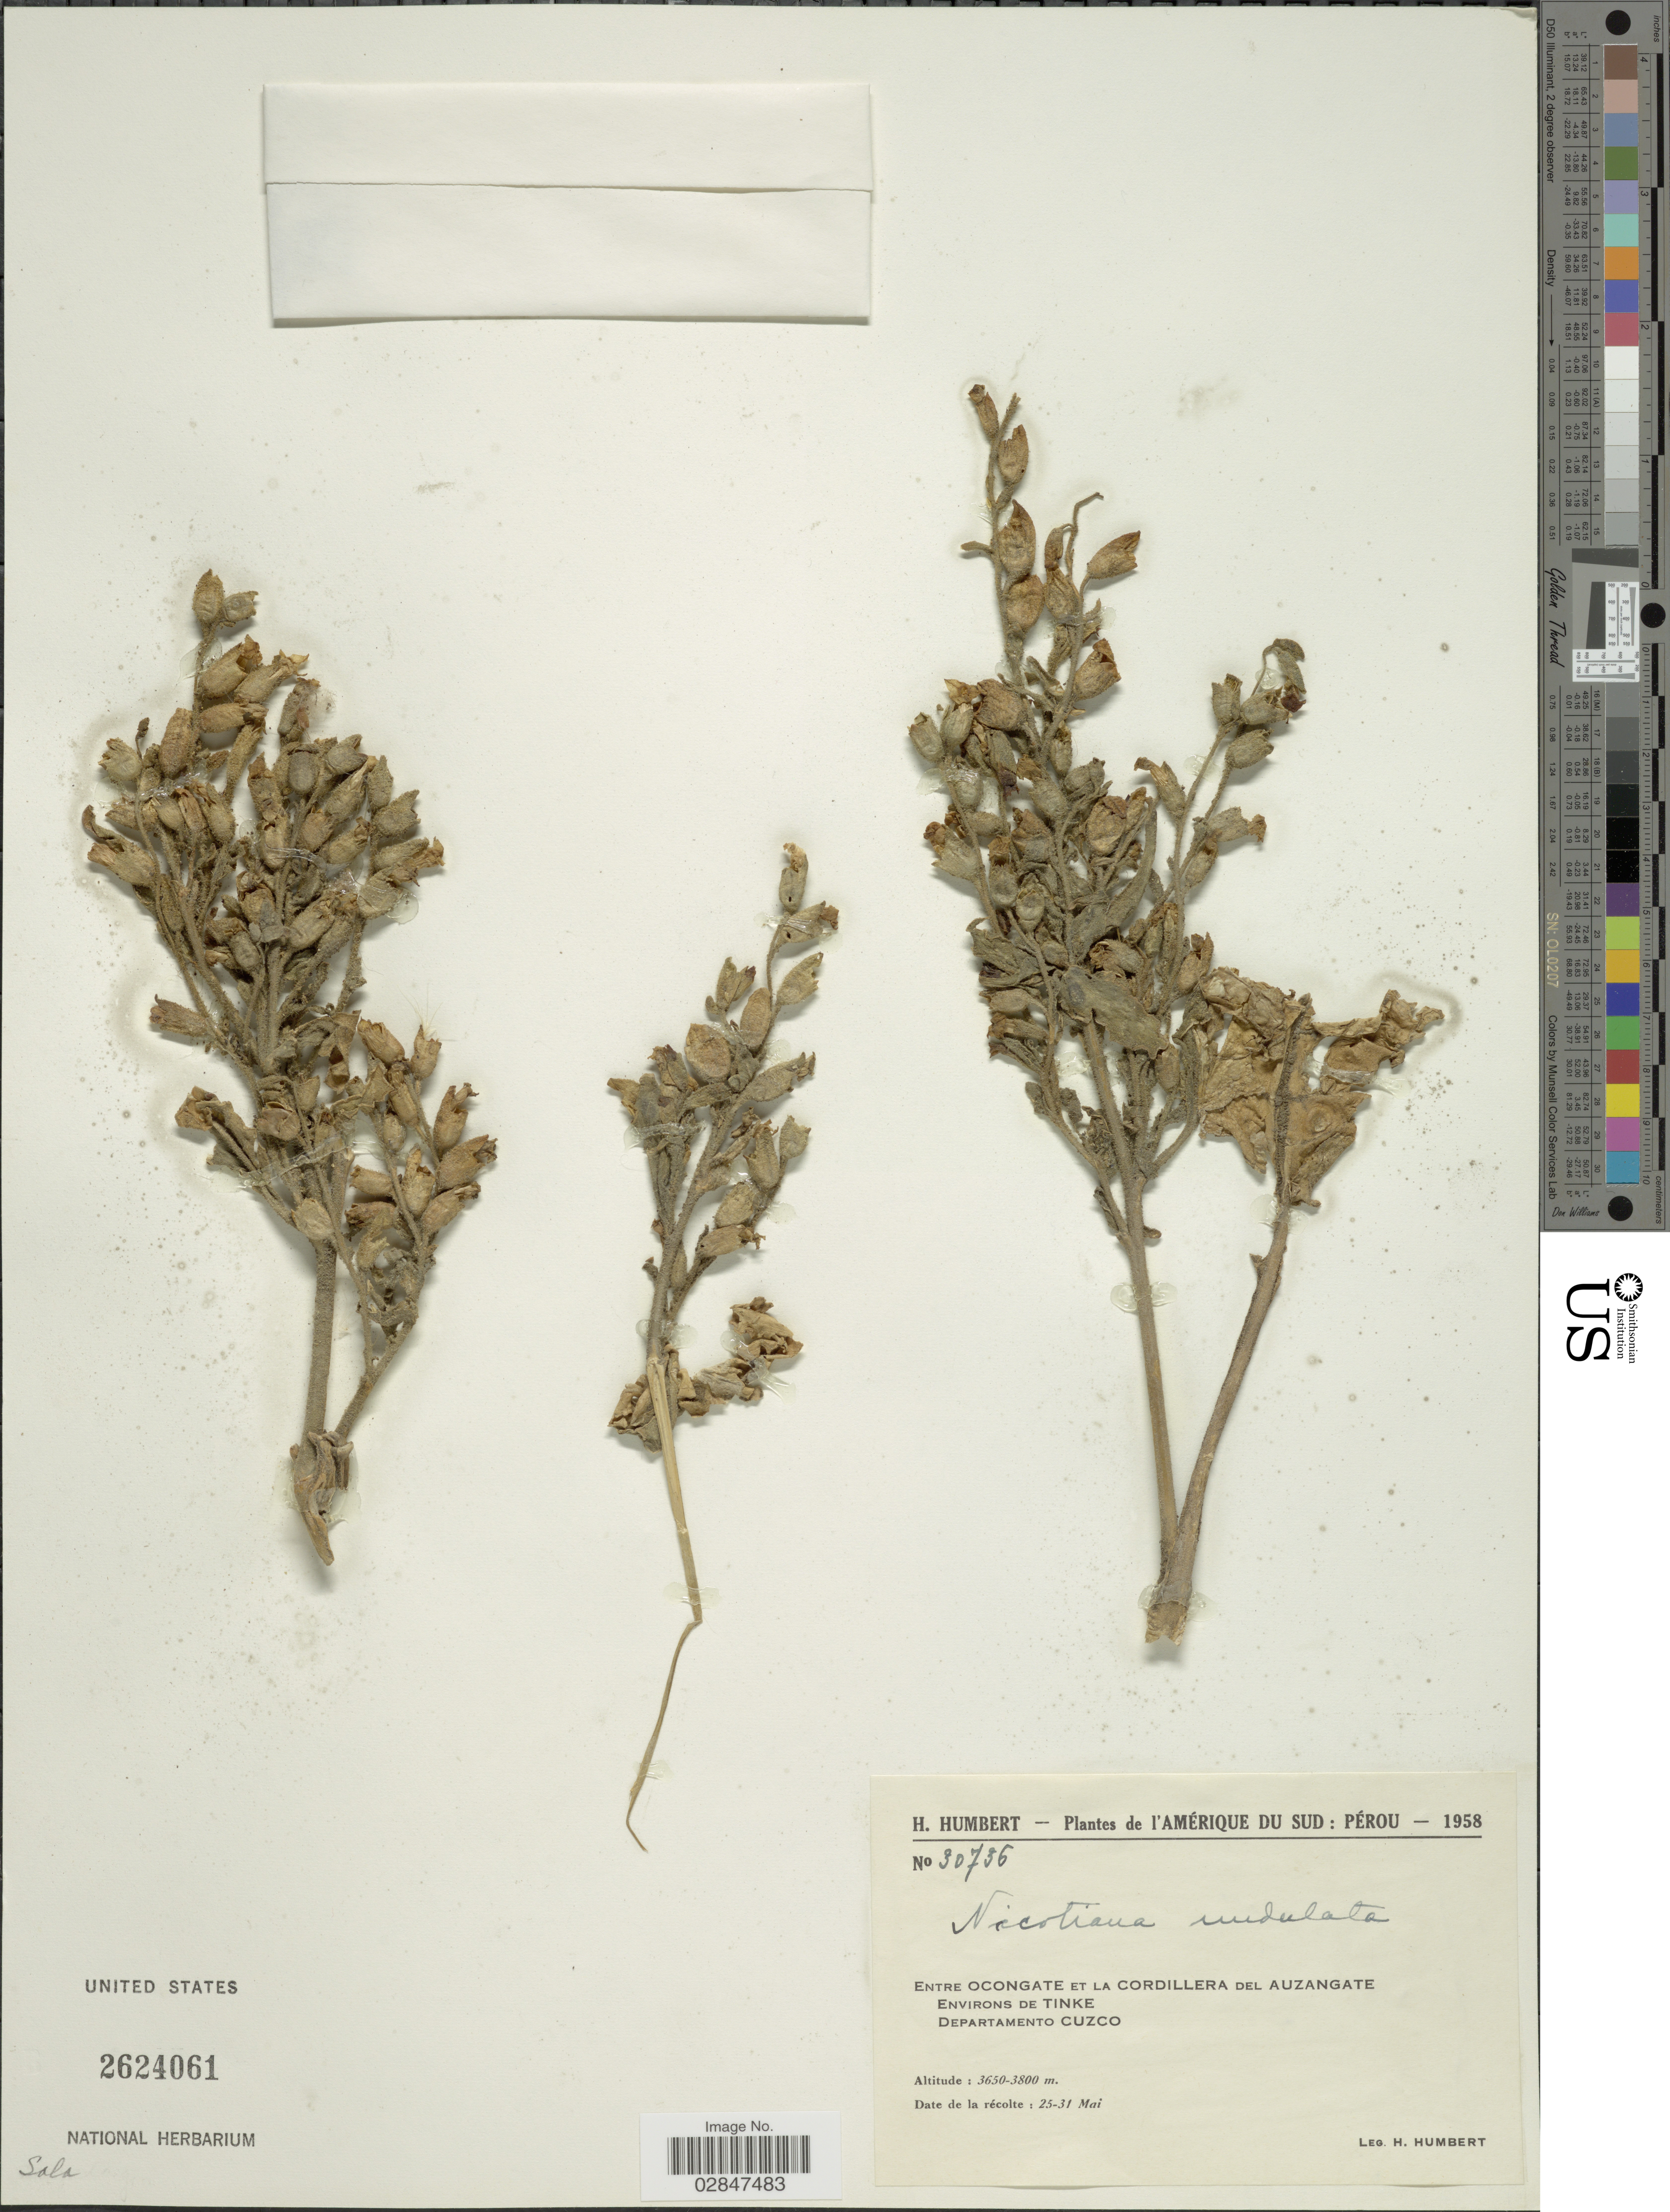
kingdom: Plantae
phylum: Tracheophyta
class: Magnoliopsida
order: Solanales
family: Solanaceae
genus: Nicotiana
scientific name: Nicotiana undulata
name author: Ruiz & Pav.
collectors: H. Humbert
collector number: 30736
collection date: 1958-05-25/1958-05-31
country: Peru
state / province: Cusco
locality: L'Amérique Du Sud: Pérou, Entre Ocongate et La Cordillera del Auzangate, Environs de Tinke, Departamento Cuzco.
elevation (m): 3650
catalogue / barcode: US 2624061